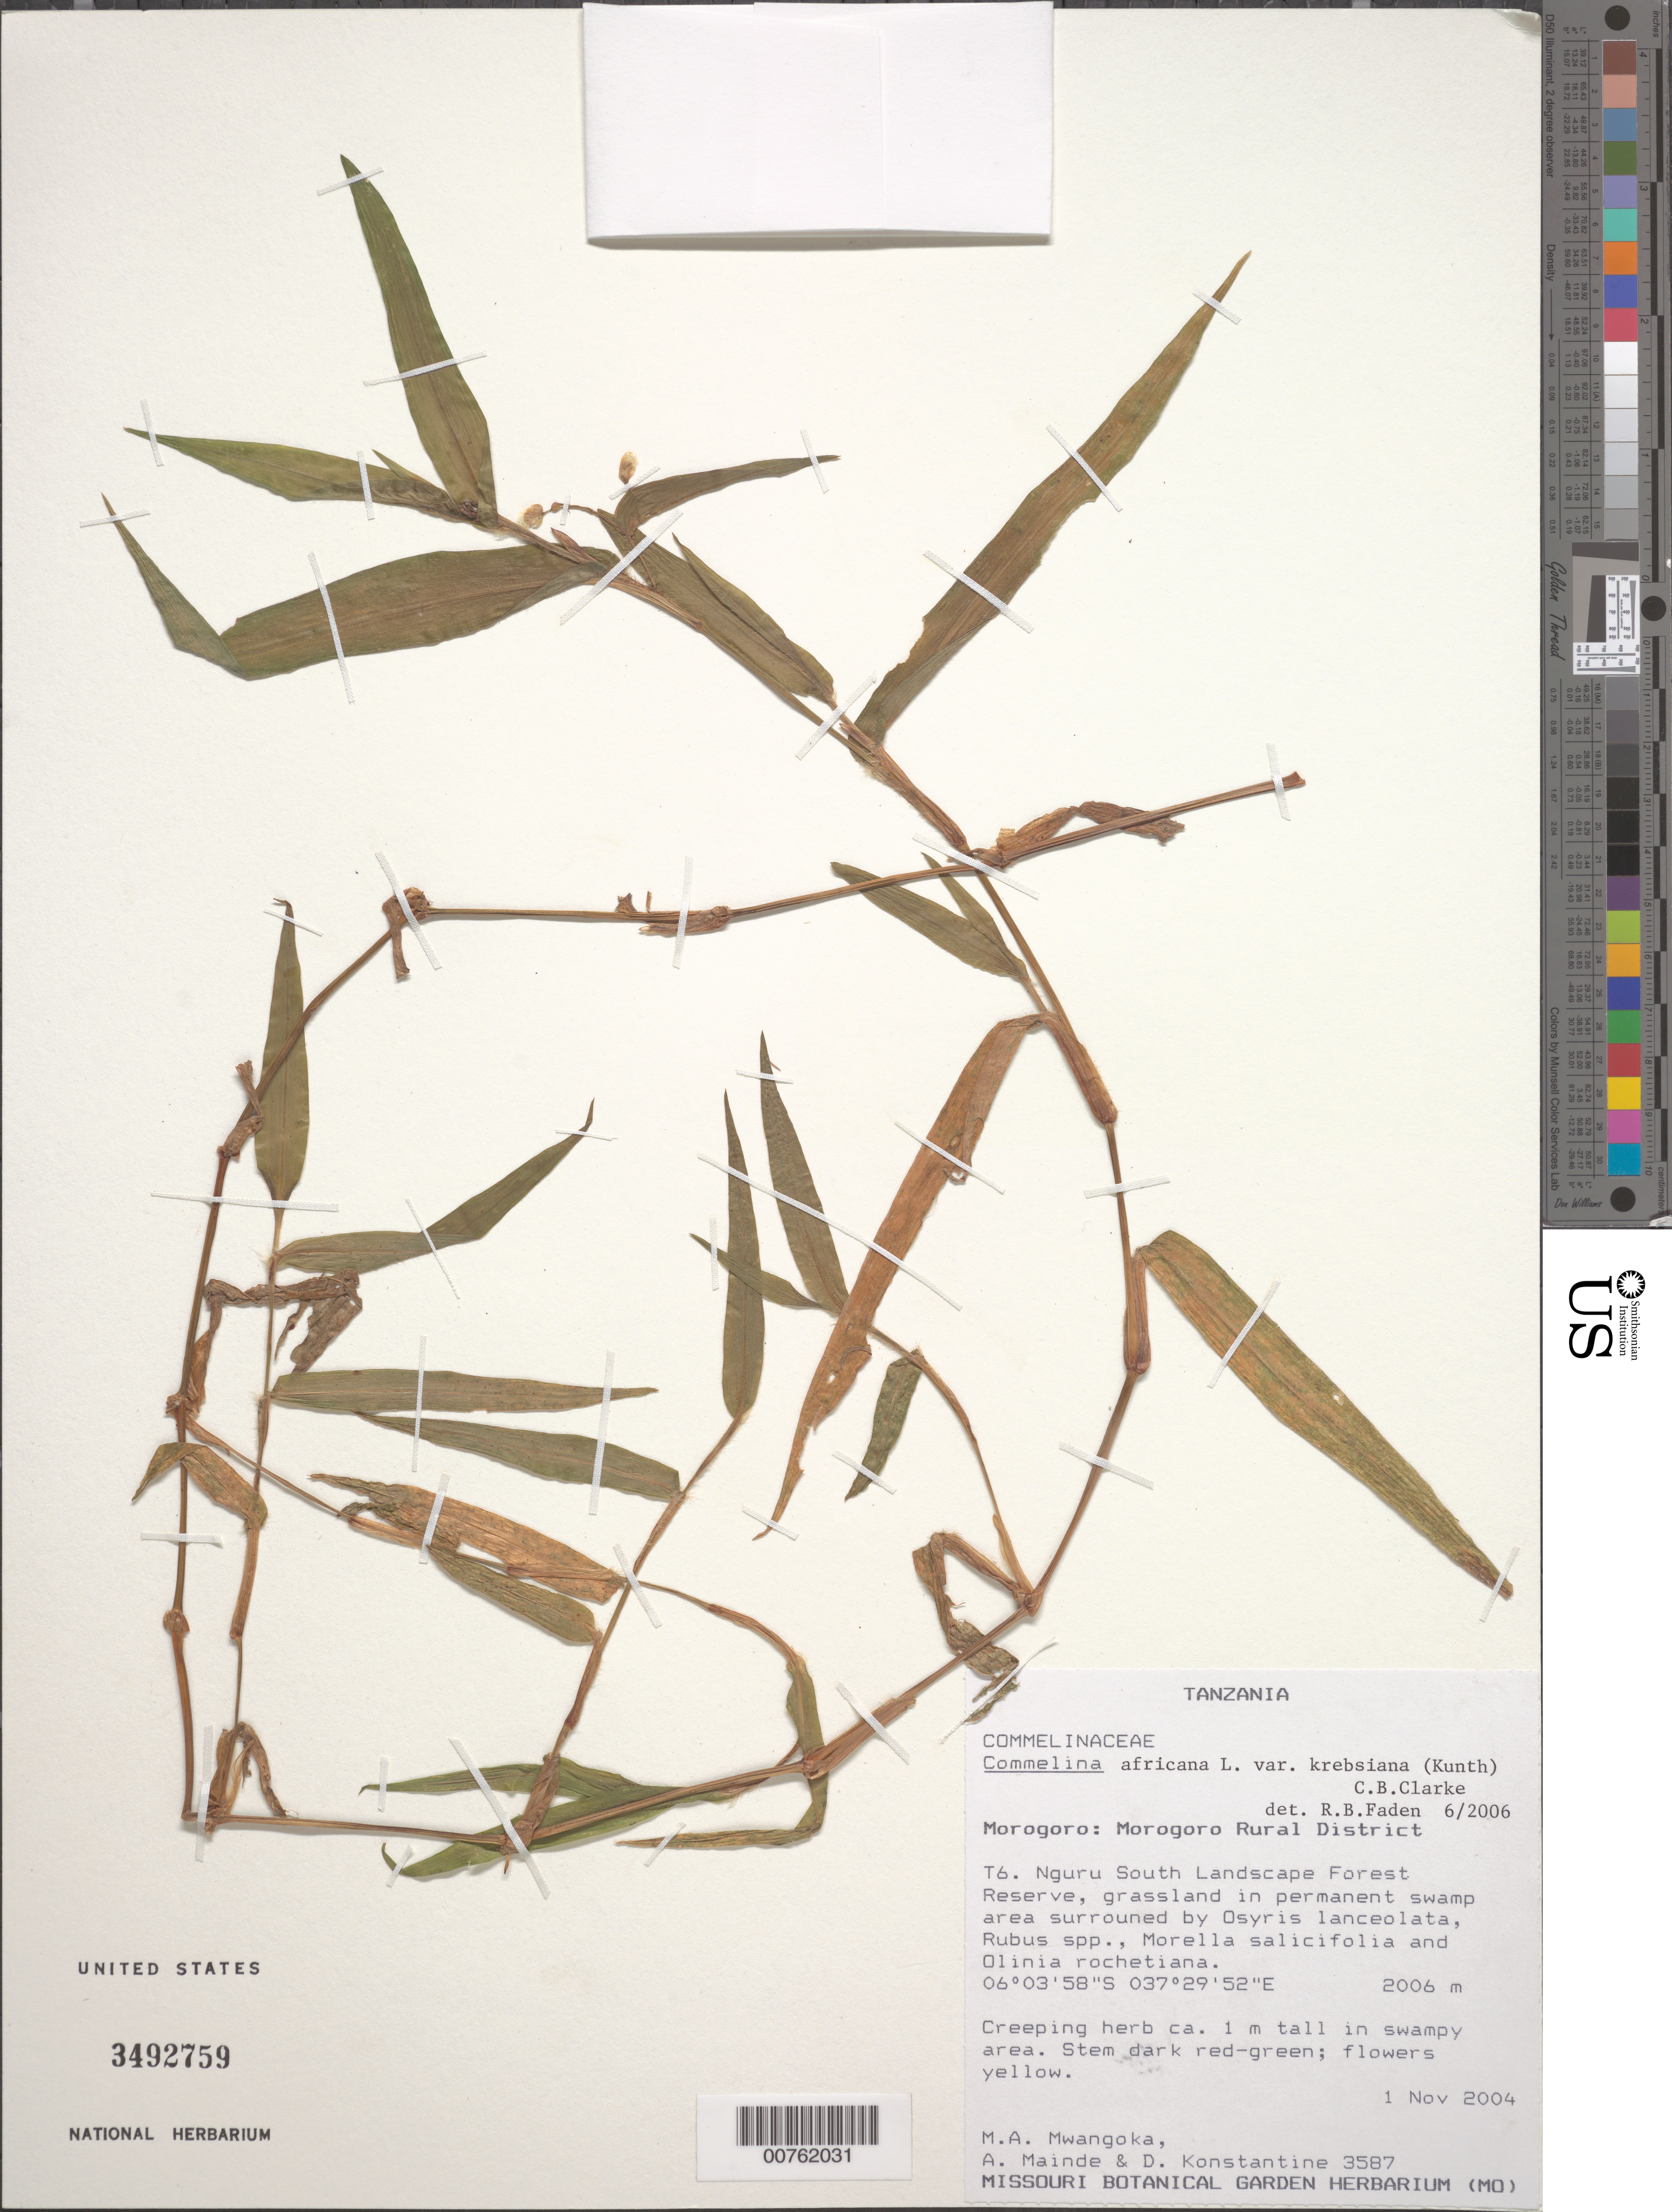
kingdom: Plantae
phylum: Tracheophyta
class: Liliopsida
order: Commelinales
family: Commelinaceae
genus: Commelina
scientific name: Commelina africana var. krebsiana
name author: (Kunth) C.B. Clarke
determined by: Faden, Robert B., (US), Smithsonian Institution - National Museum of Natural History (UNITED STATES)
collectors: M. A. Mwangoka, A. Mainde & D. Konstantine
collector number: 3587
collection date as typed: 1 Nov 2004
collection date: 2004-11-01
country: Tanzania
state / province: Morogoro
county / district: Morogoro Rual District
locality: T6. Nguru South Landscape Forest Reserve.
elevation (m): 2006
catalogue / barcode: US 3492759